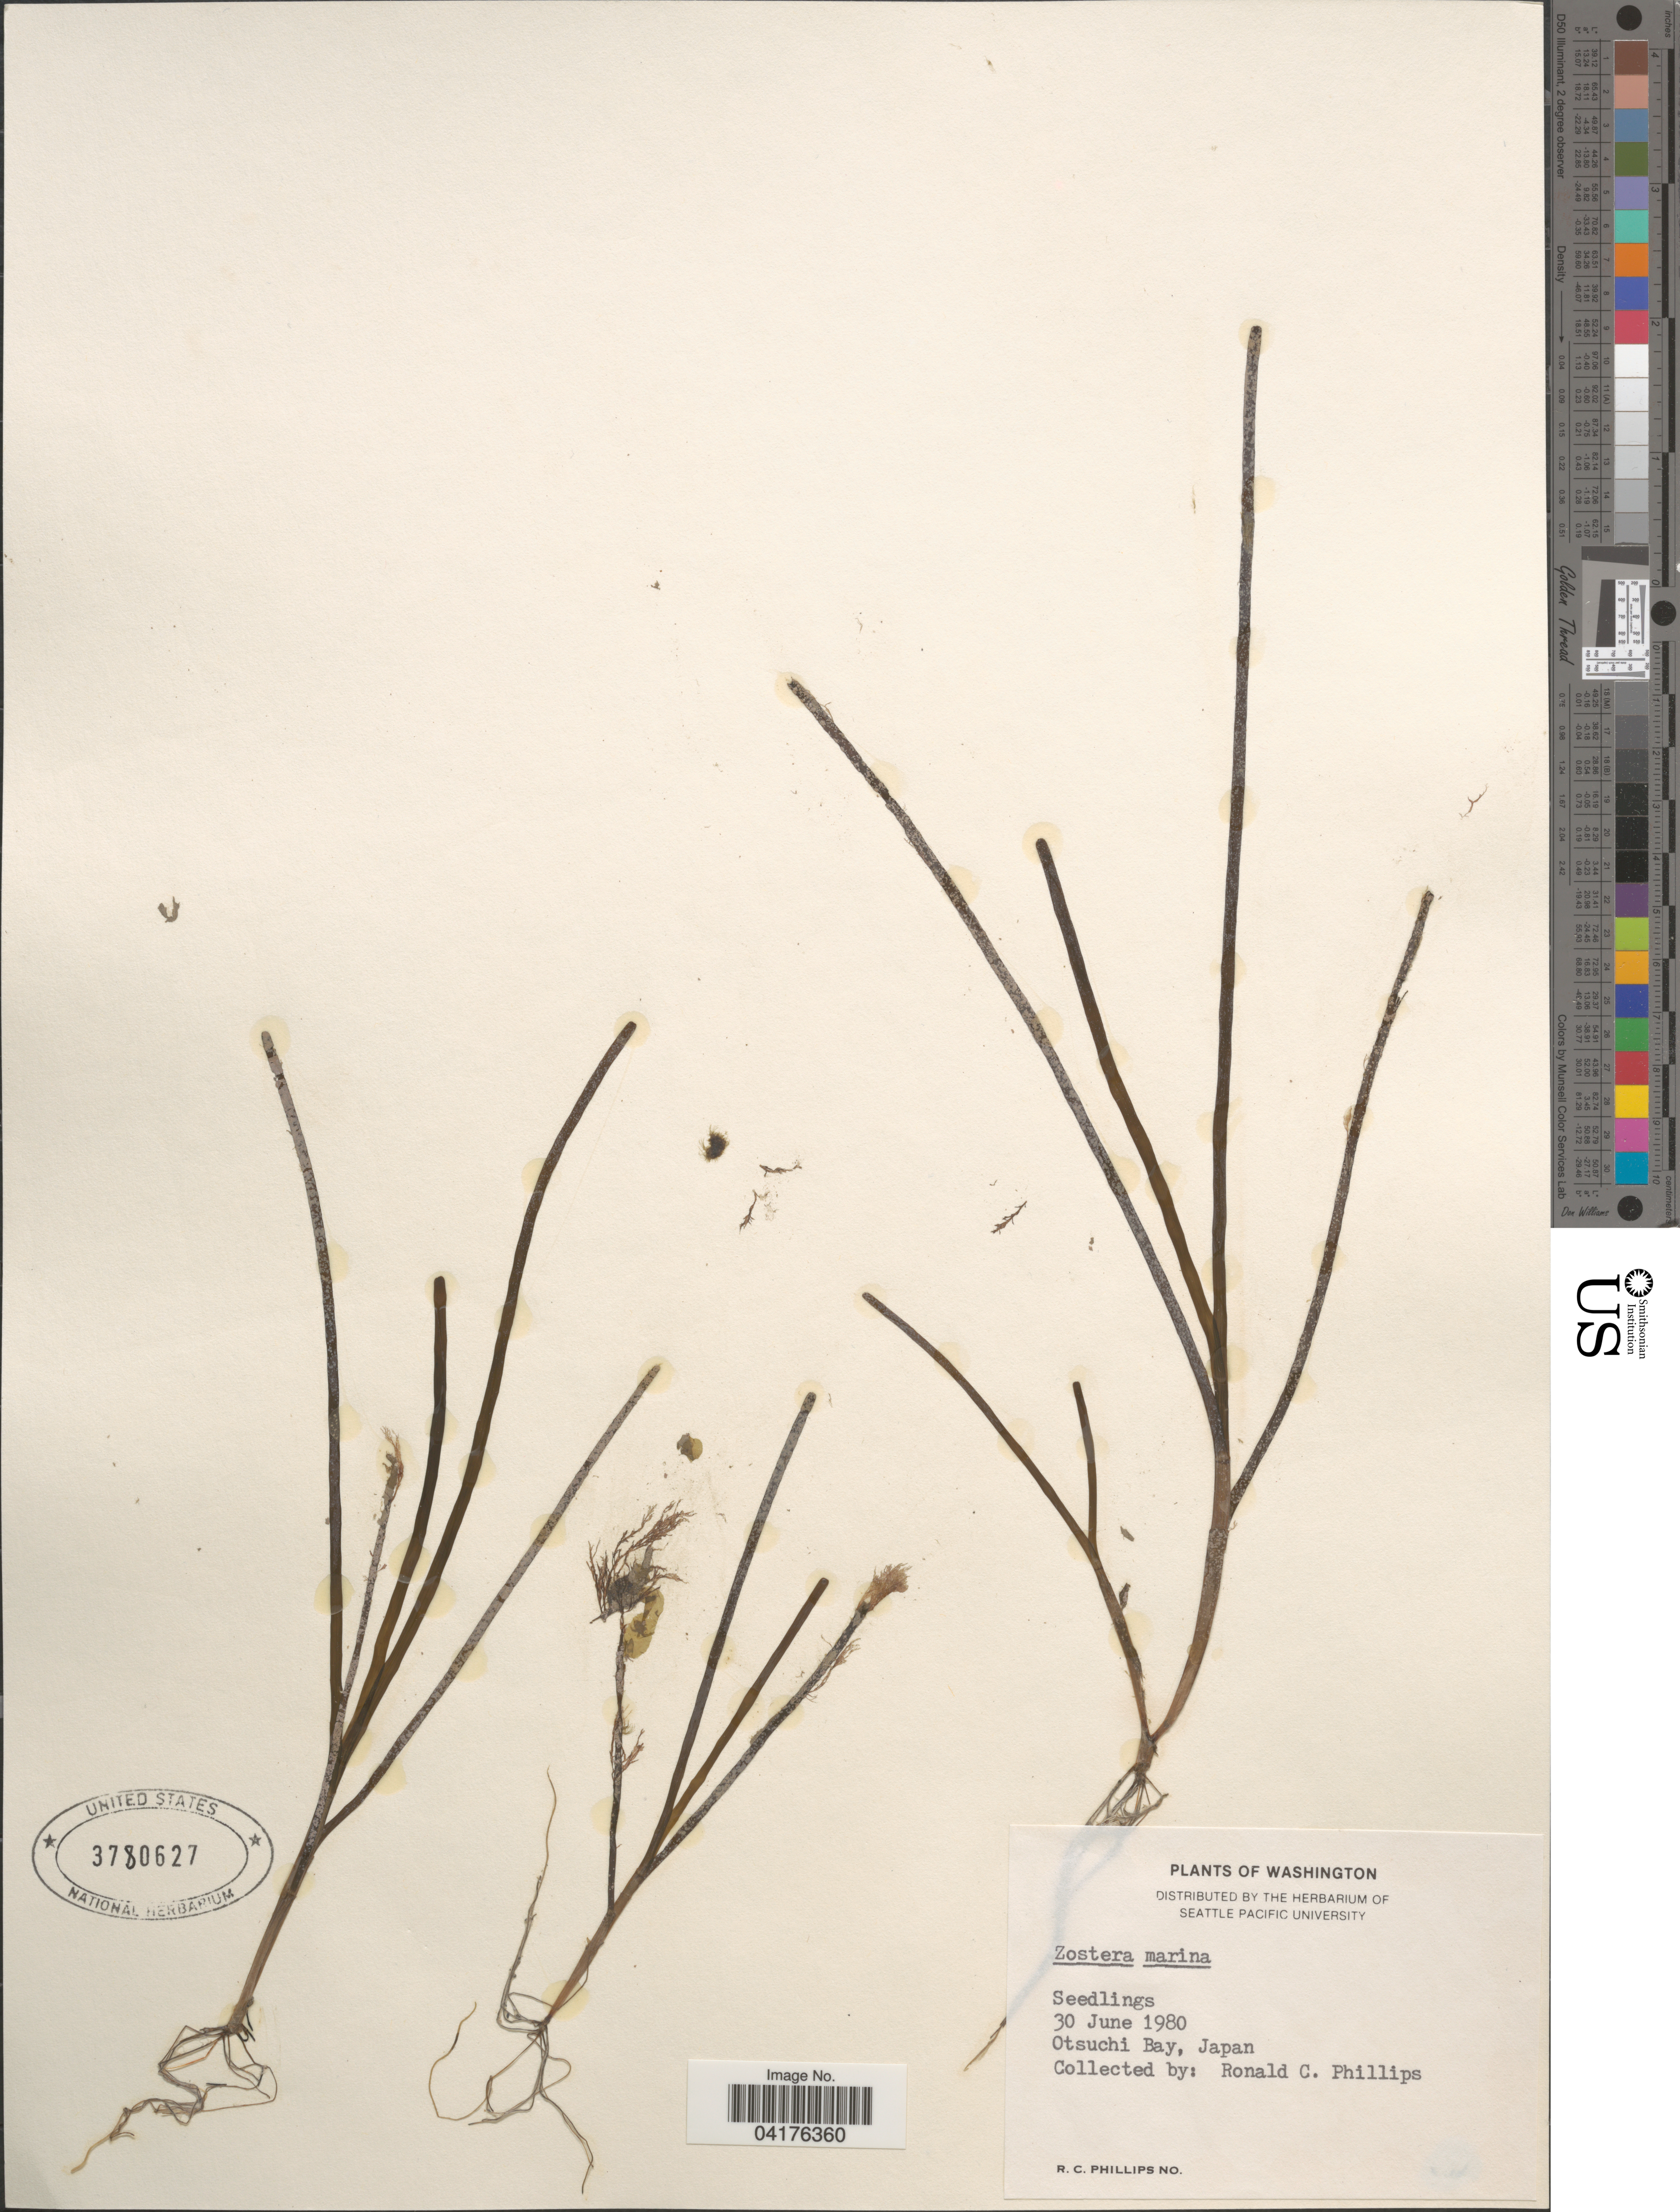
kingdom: Plantae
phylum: Tracheophyta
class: Liliopsida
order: Alismatales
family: Zosteraceae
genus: Zostera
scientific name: Zostera marina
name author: L.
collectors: R. C. Phillips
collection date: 1980-06-30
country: Japan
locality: Otsuchi Bay.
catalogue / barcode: US 3780627